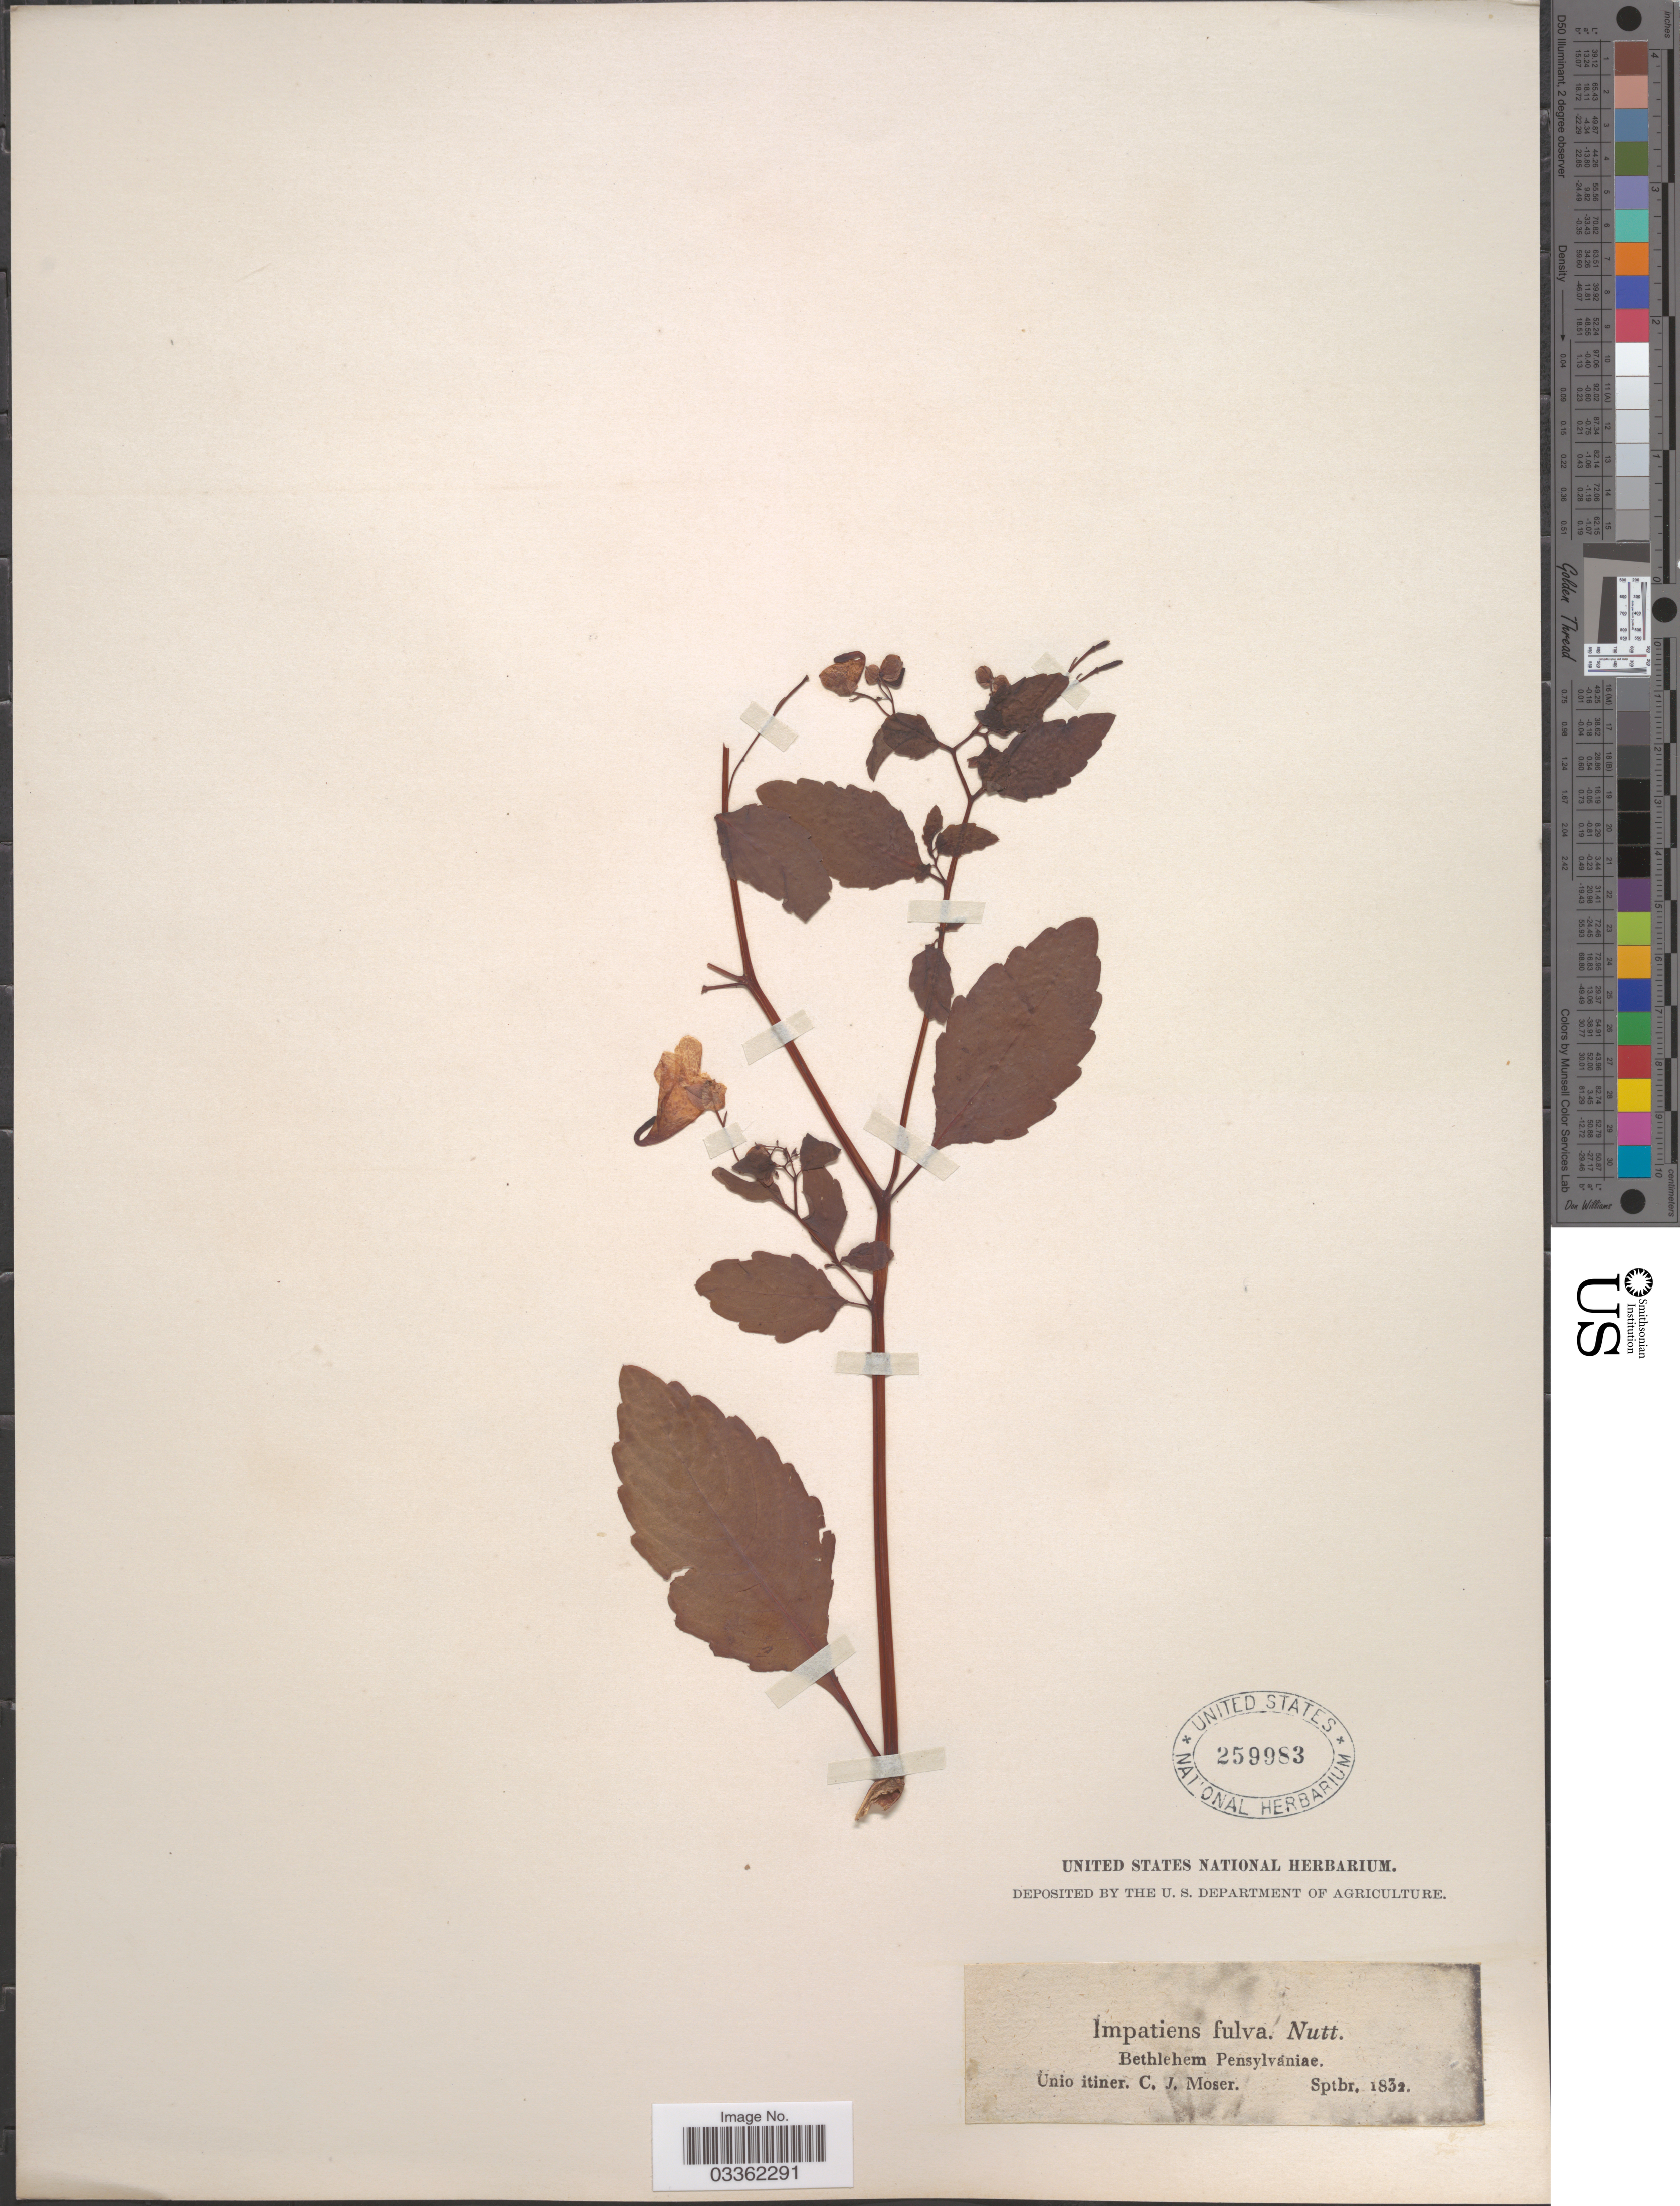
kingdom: Plantae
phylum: Tracheophyta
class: Magnoliopsida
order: Ericales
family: Balsaminaceae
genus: Impatiens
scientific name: Impatiens capensis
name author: Meerb.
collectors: C. Moser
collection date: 1832-09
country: United States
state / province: Pennsylvania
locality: Bethlehem Pensylvaniae.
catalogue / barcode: US 259983